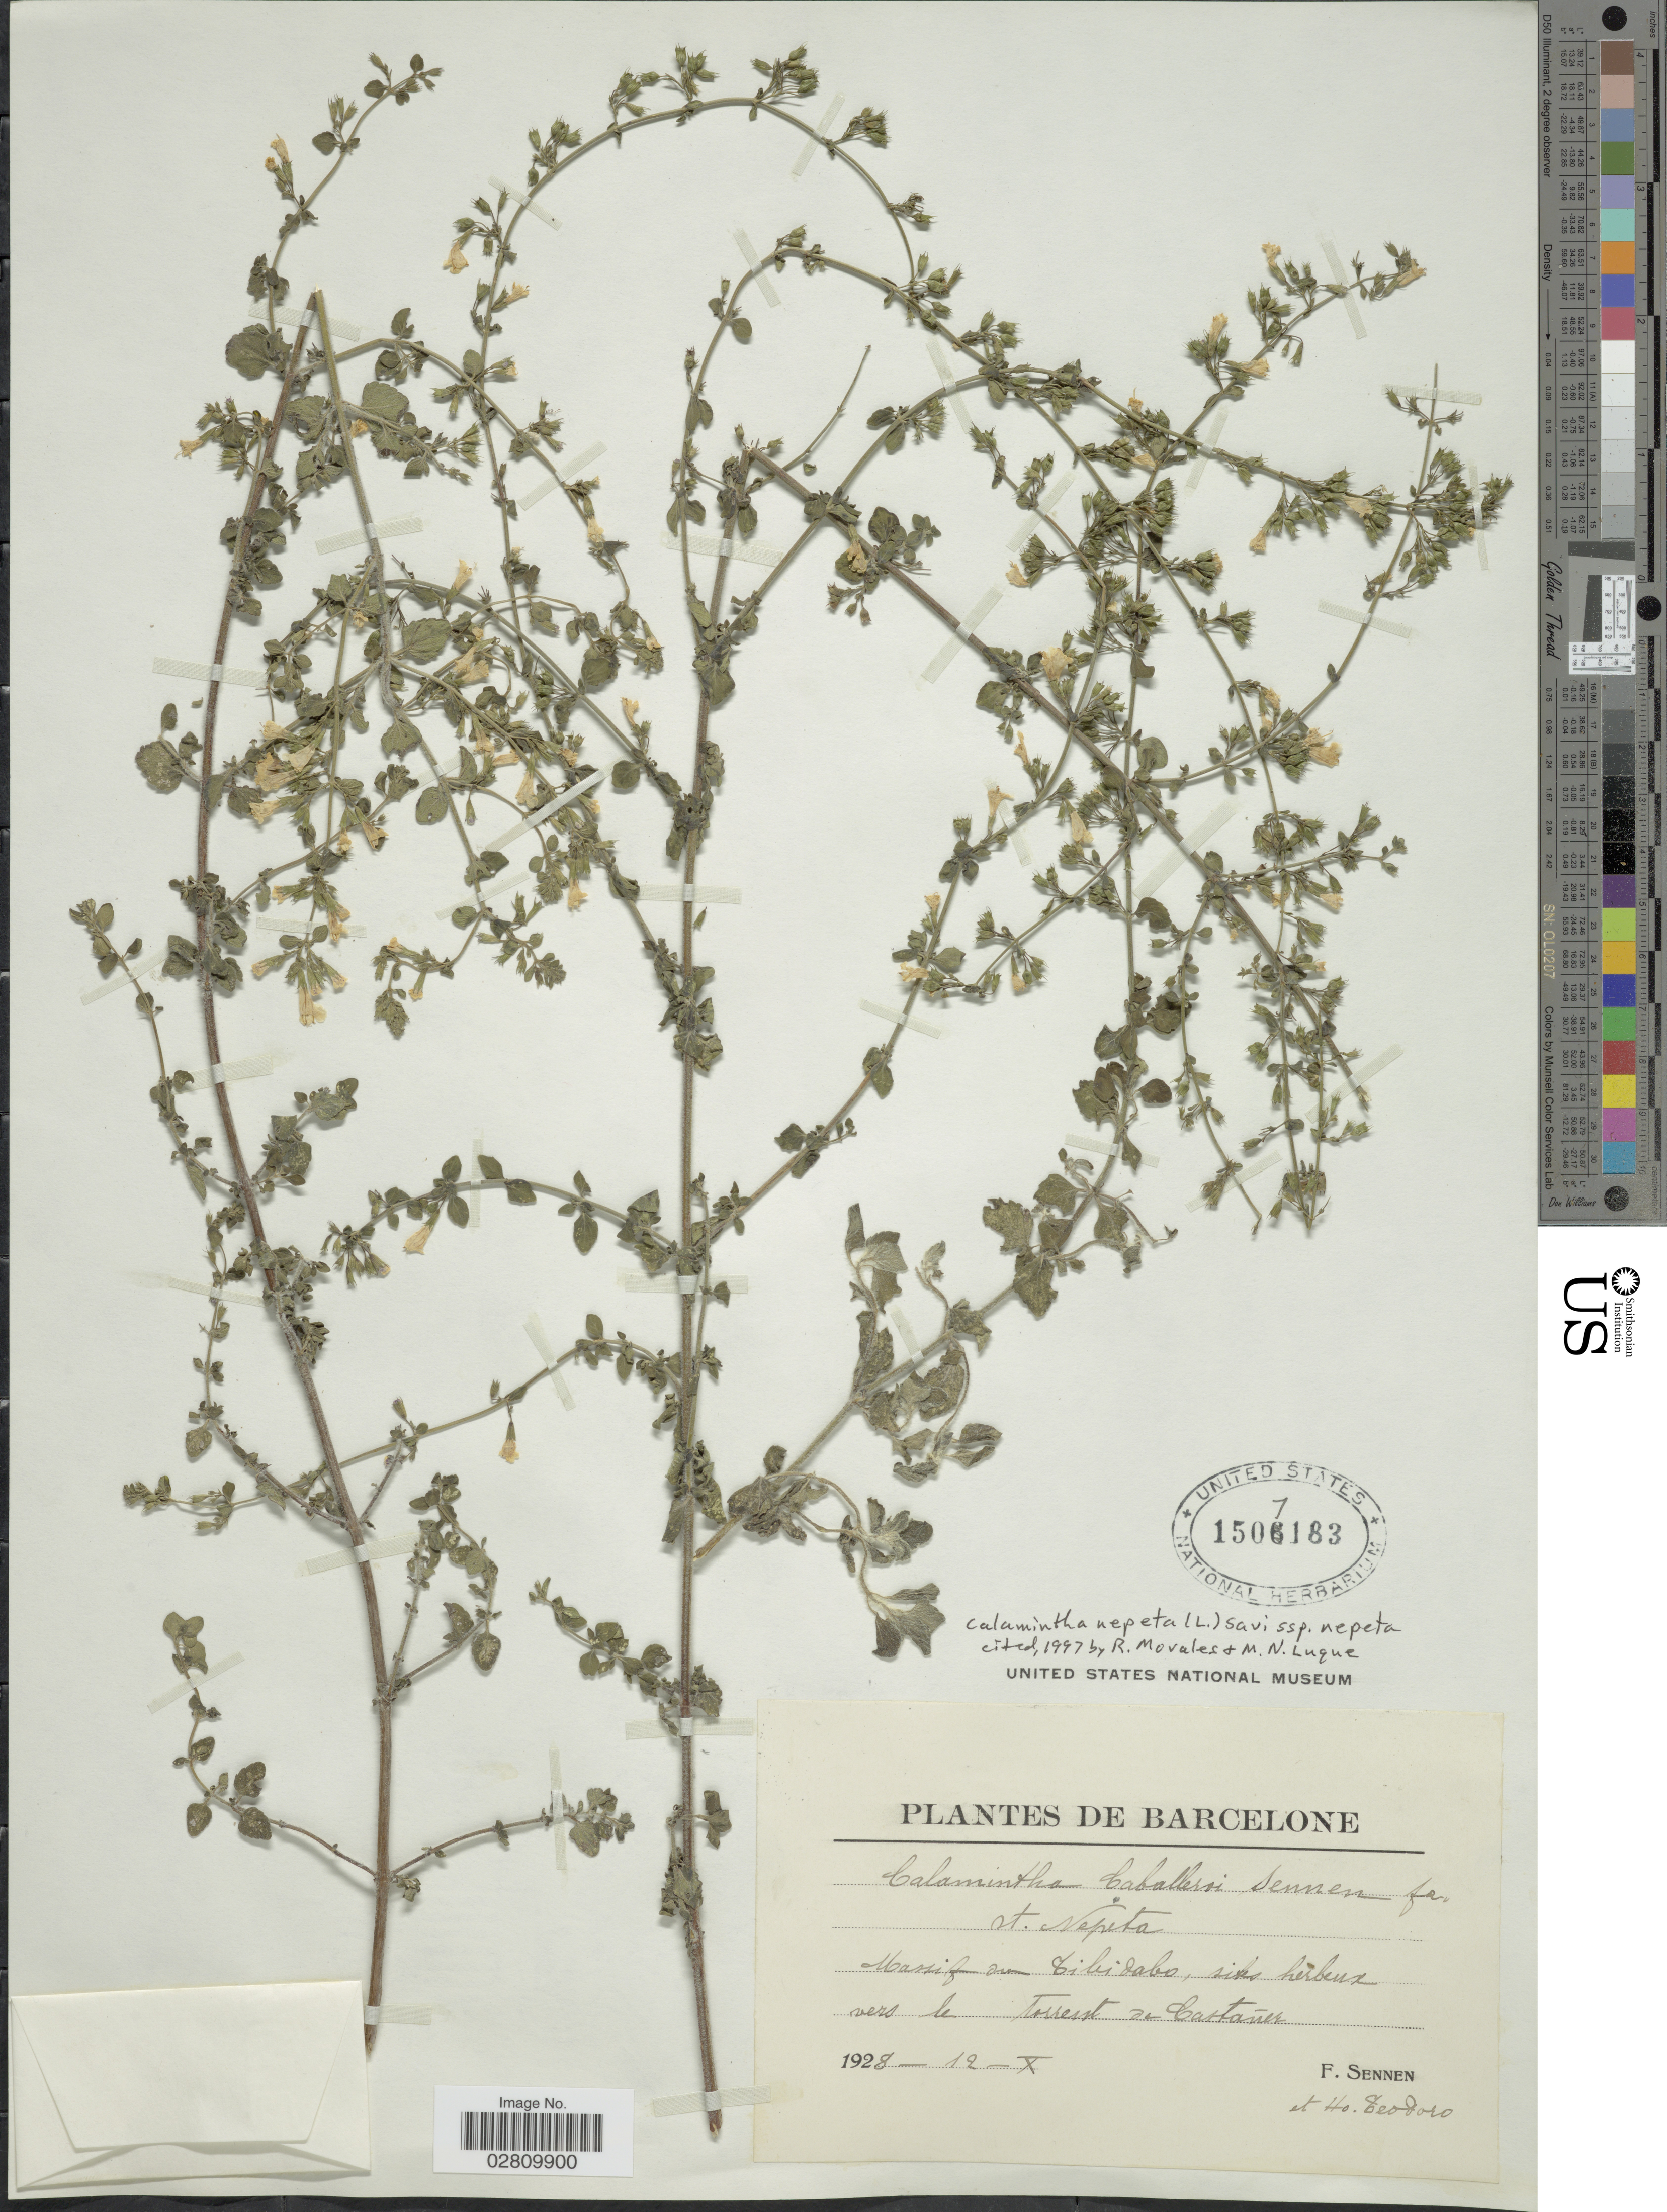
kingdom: Plantae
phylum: Tracheophyta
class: Magnoliopsida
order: Lamiales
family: Lamiaceae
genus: Clinopodium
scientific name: Clinopodium nepeta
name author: (L.) Kuntze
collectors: E. Sennen & Teodoro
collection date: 1928-10-12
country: Spain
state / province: Catalunya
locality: Barcelone. Massif du Tibidabo, sites hèrbeux vers le torrent de Castanes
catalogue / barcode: US 1507183